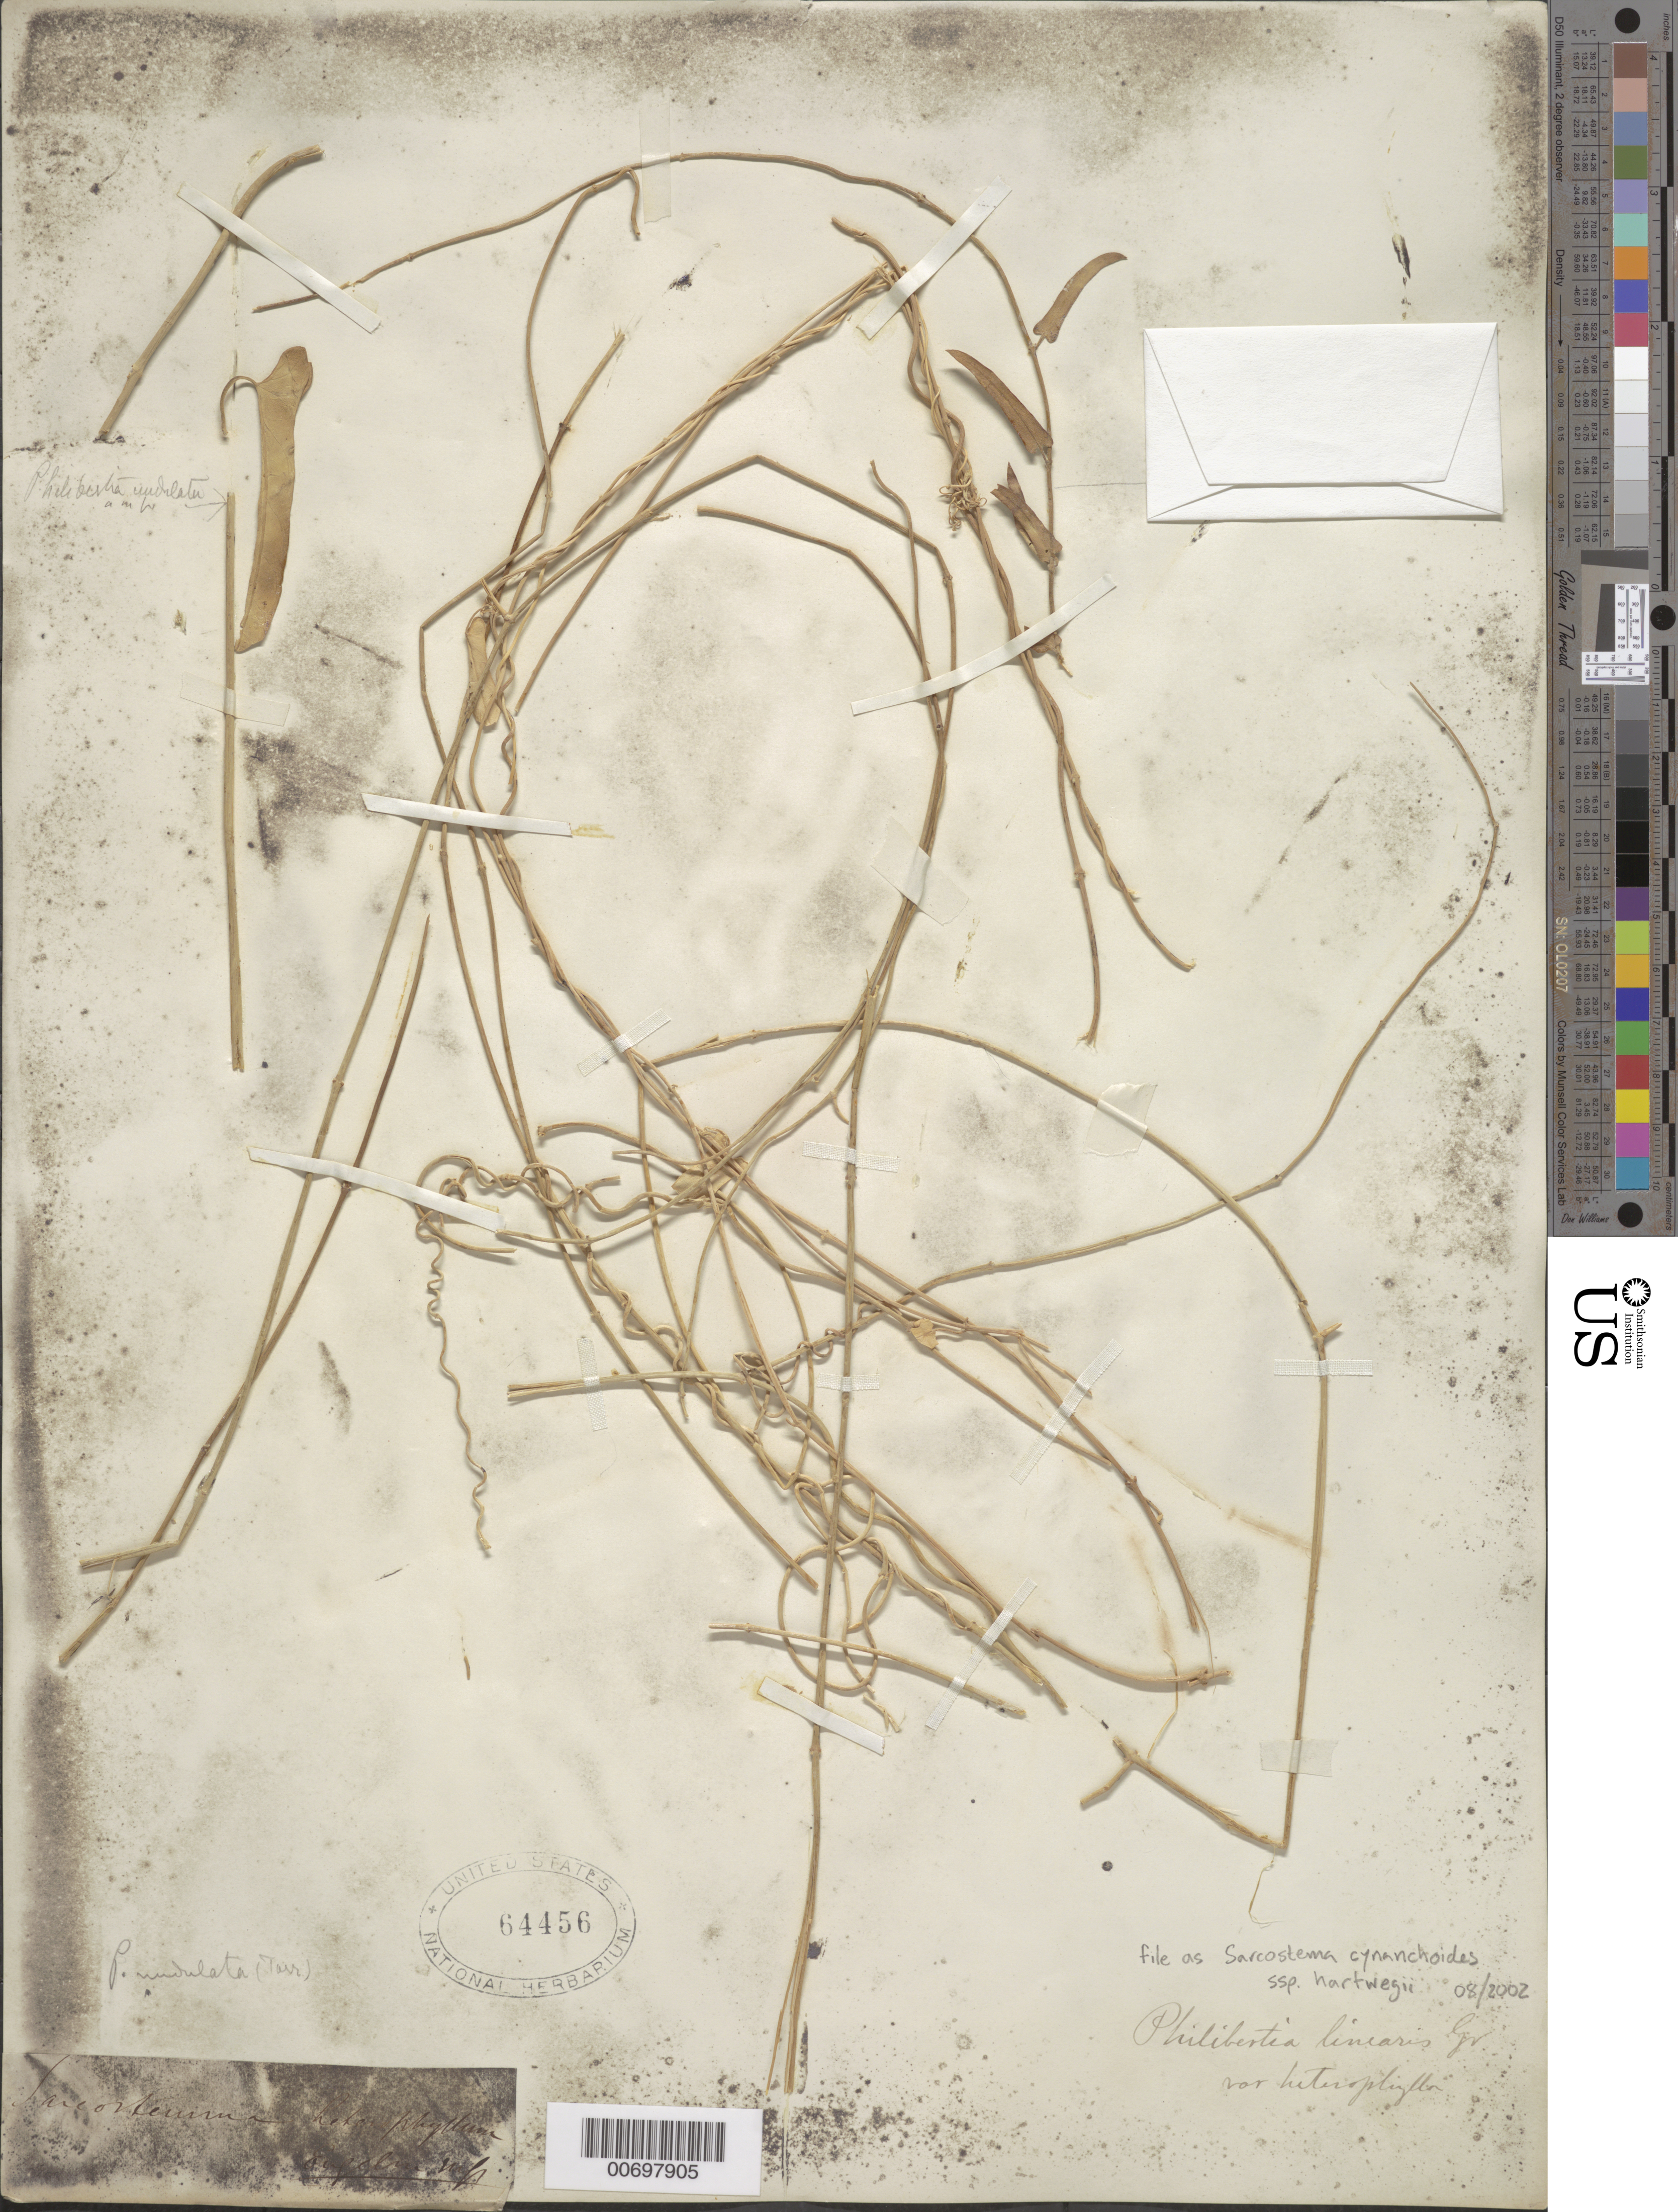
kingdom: Plantae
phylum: Tracheophyta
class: Magnoliopsida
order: Gentianales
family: Apocynaceae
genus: Sarcostemma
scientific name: Sarcostemma cynanchoides subsp. hartwegii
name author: Done.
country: United States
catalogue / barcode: US 64456